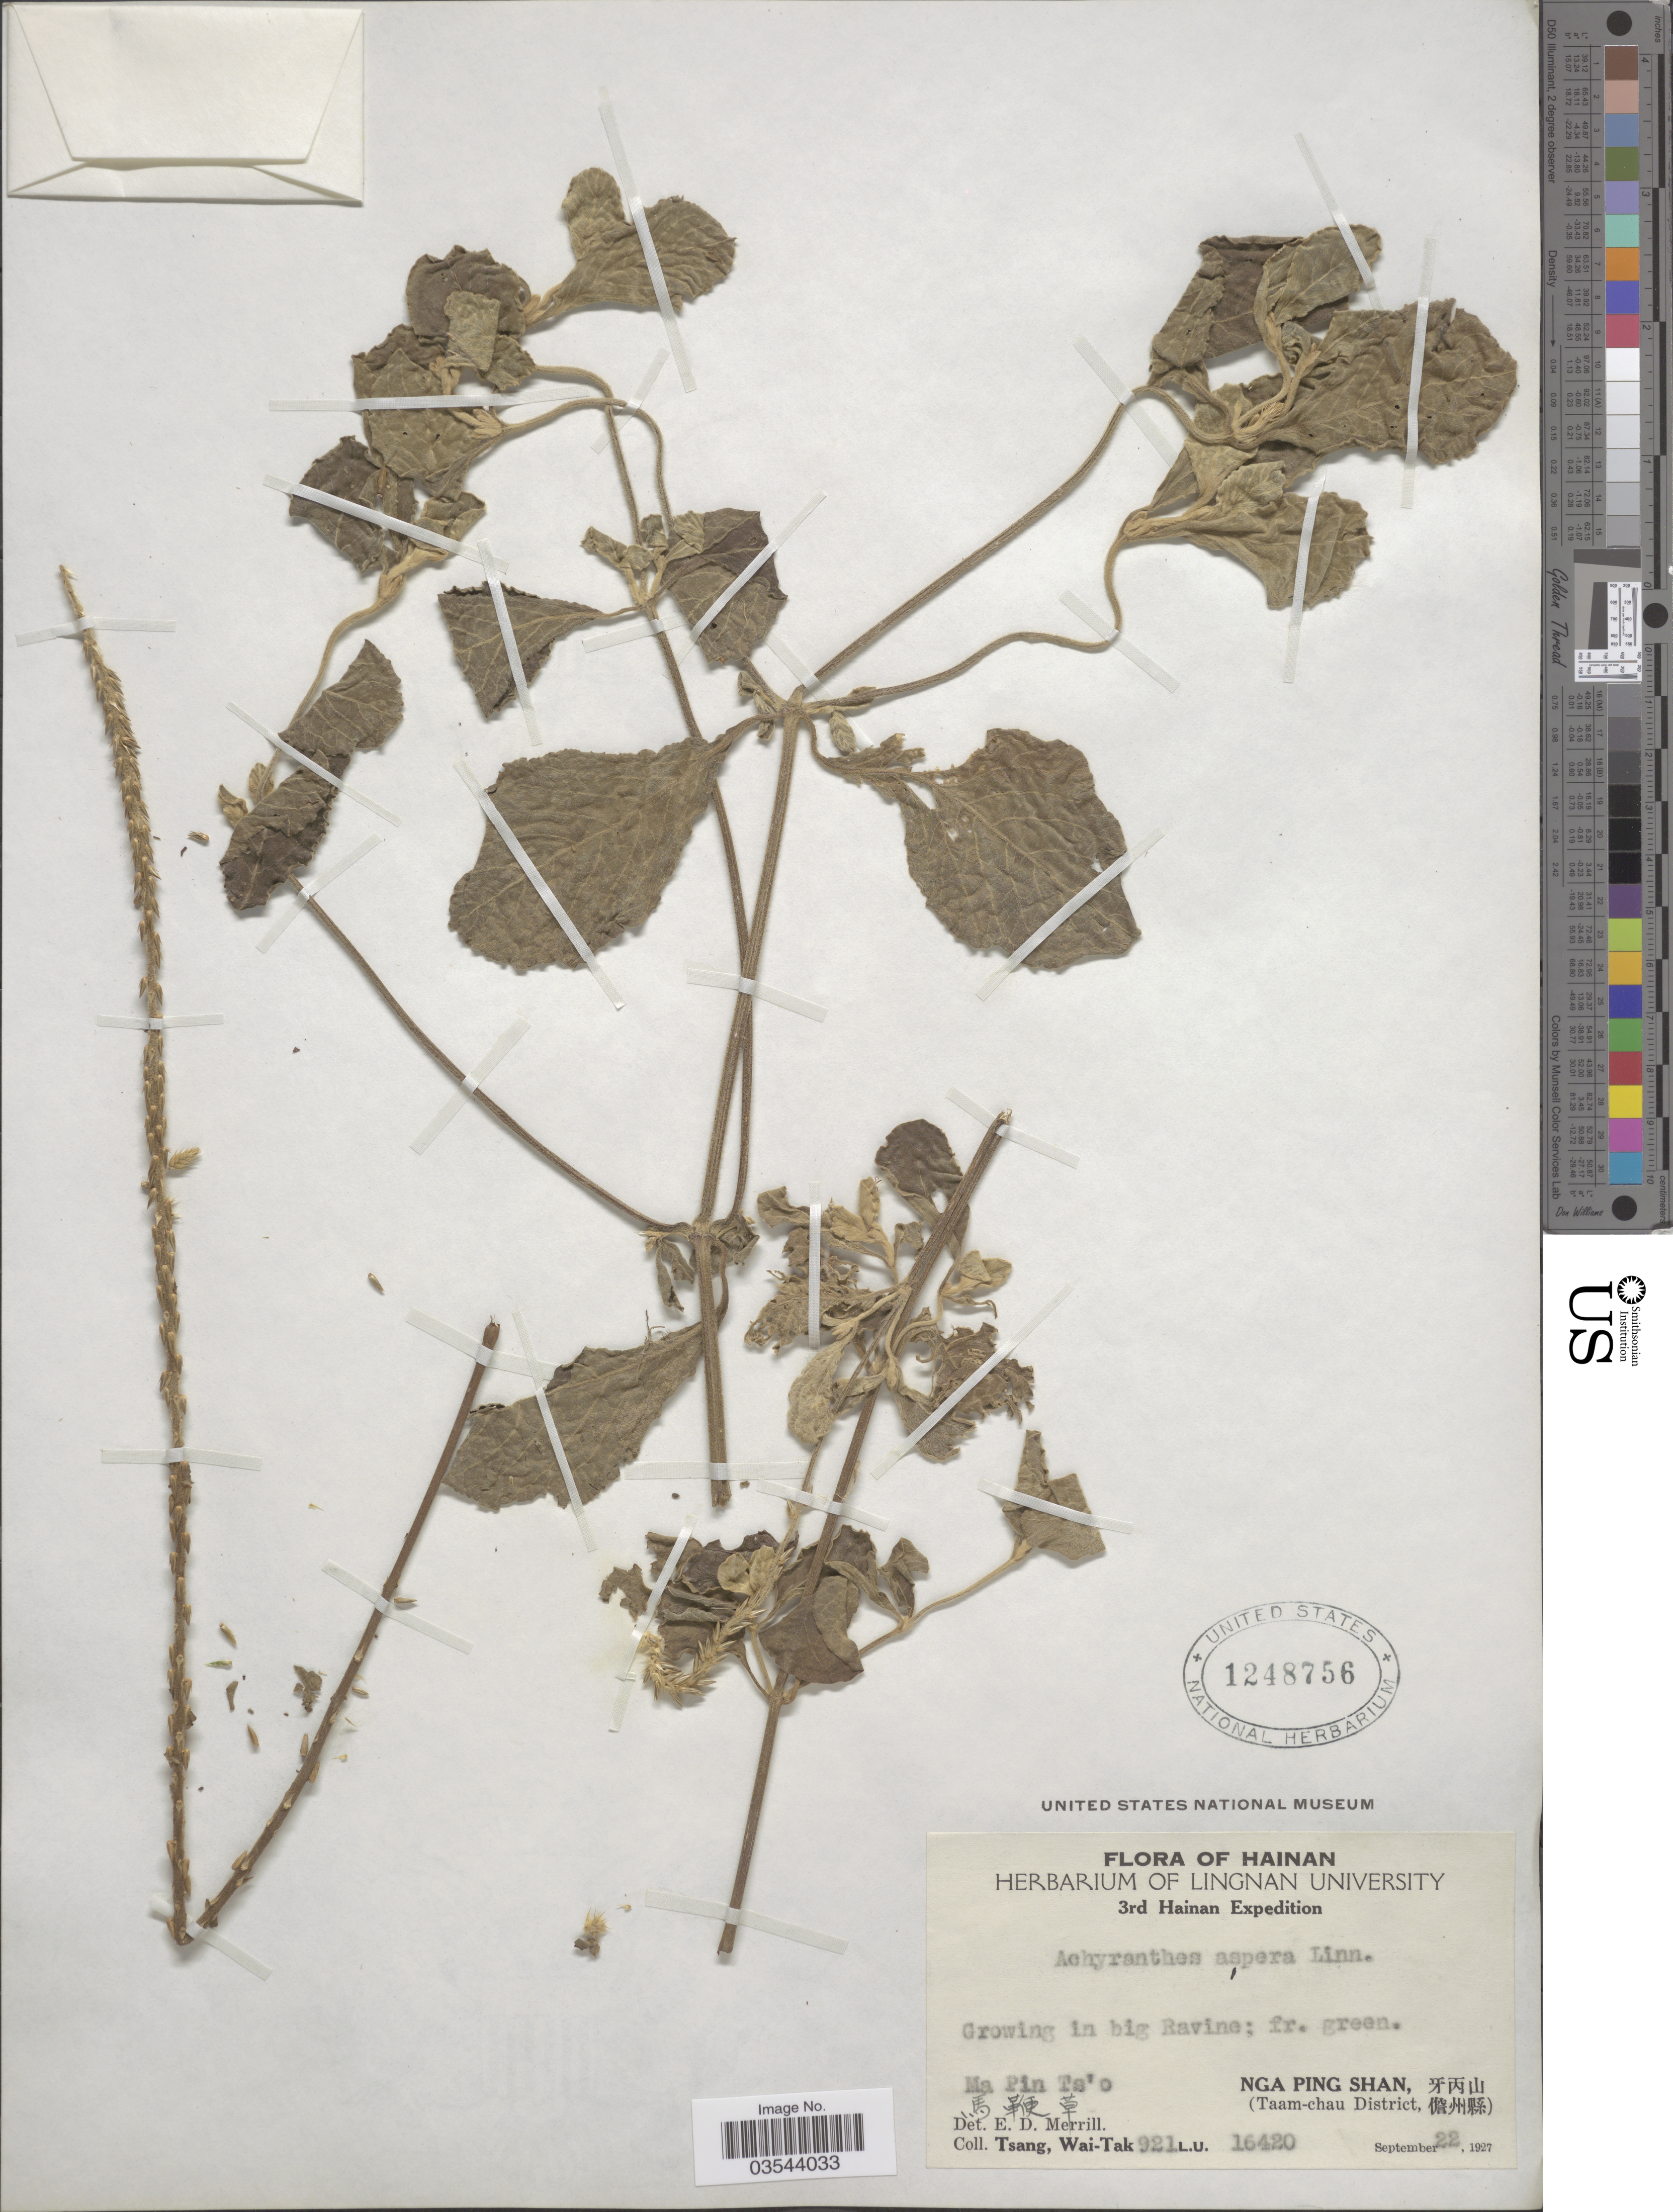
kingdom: Plantae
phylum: Tracheophyta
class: Magnoliopsida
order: Caryophyllales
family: Amaranthaceae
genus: Achyranthes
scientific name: Achyranthes aspera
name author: L.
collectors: W. T. Tsang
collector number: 921L.U.16420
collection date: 1927-09-22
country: China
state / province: Hainan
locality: MainTs'o . Nga Ping Shan, (Taam-chau District.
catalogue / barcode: US 1248756